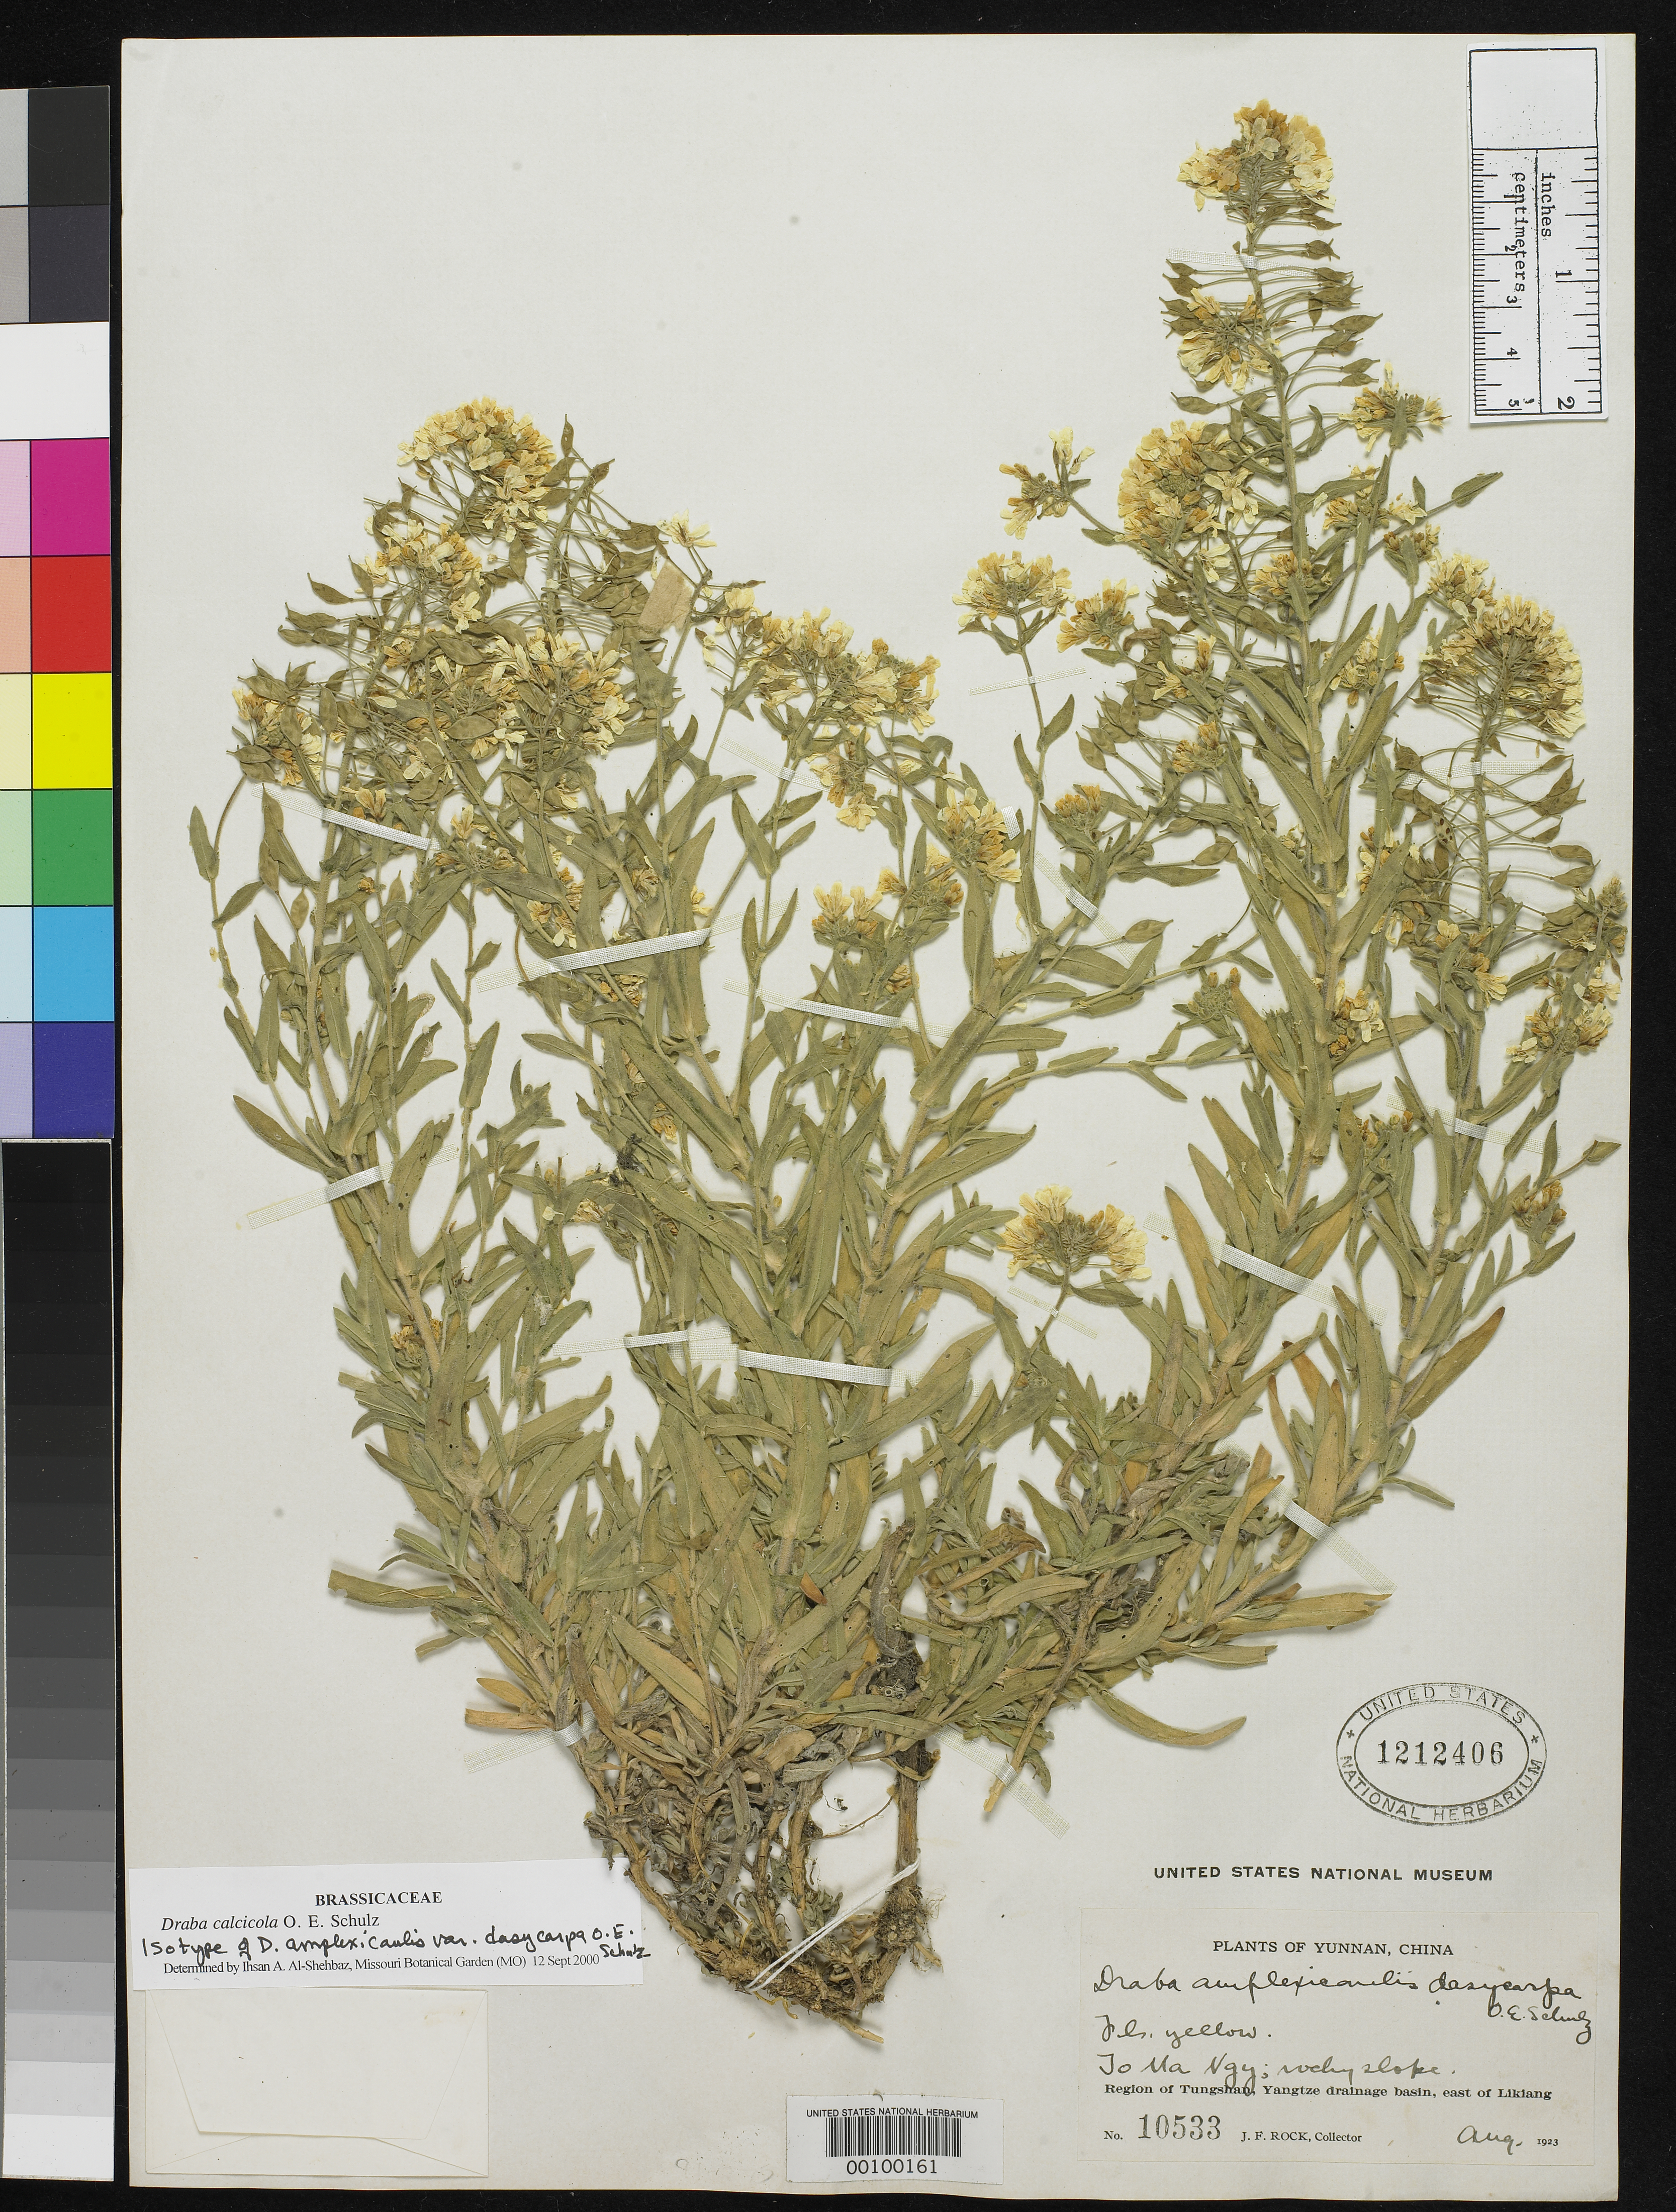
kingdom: Plantae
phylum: Tracheophyta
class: Magnoliopsida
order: Brassicales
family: Brassicaceae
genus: Draba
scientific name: Draba amplexicaulis var. dasycarpa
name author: O.E. Schulz in Engl.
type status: Isotype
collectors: J. F. Rock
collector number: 10533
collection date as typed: Aug 1923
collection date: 1923-08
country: China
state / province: Yunnan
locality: Region of Tungshan, Yaintze [Yangtze?] drainage basin, E of Likiang, to Ma Ngy, rocky slope.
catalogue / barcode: US 1212406